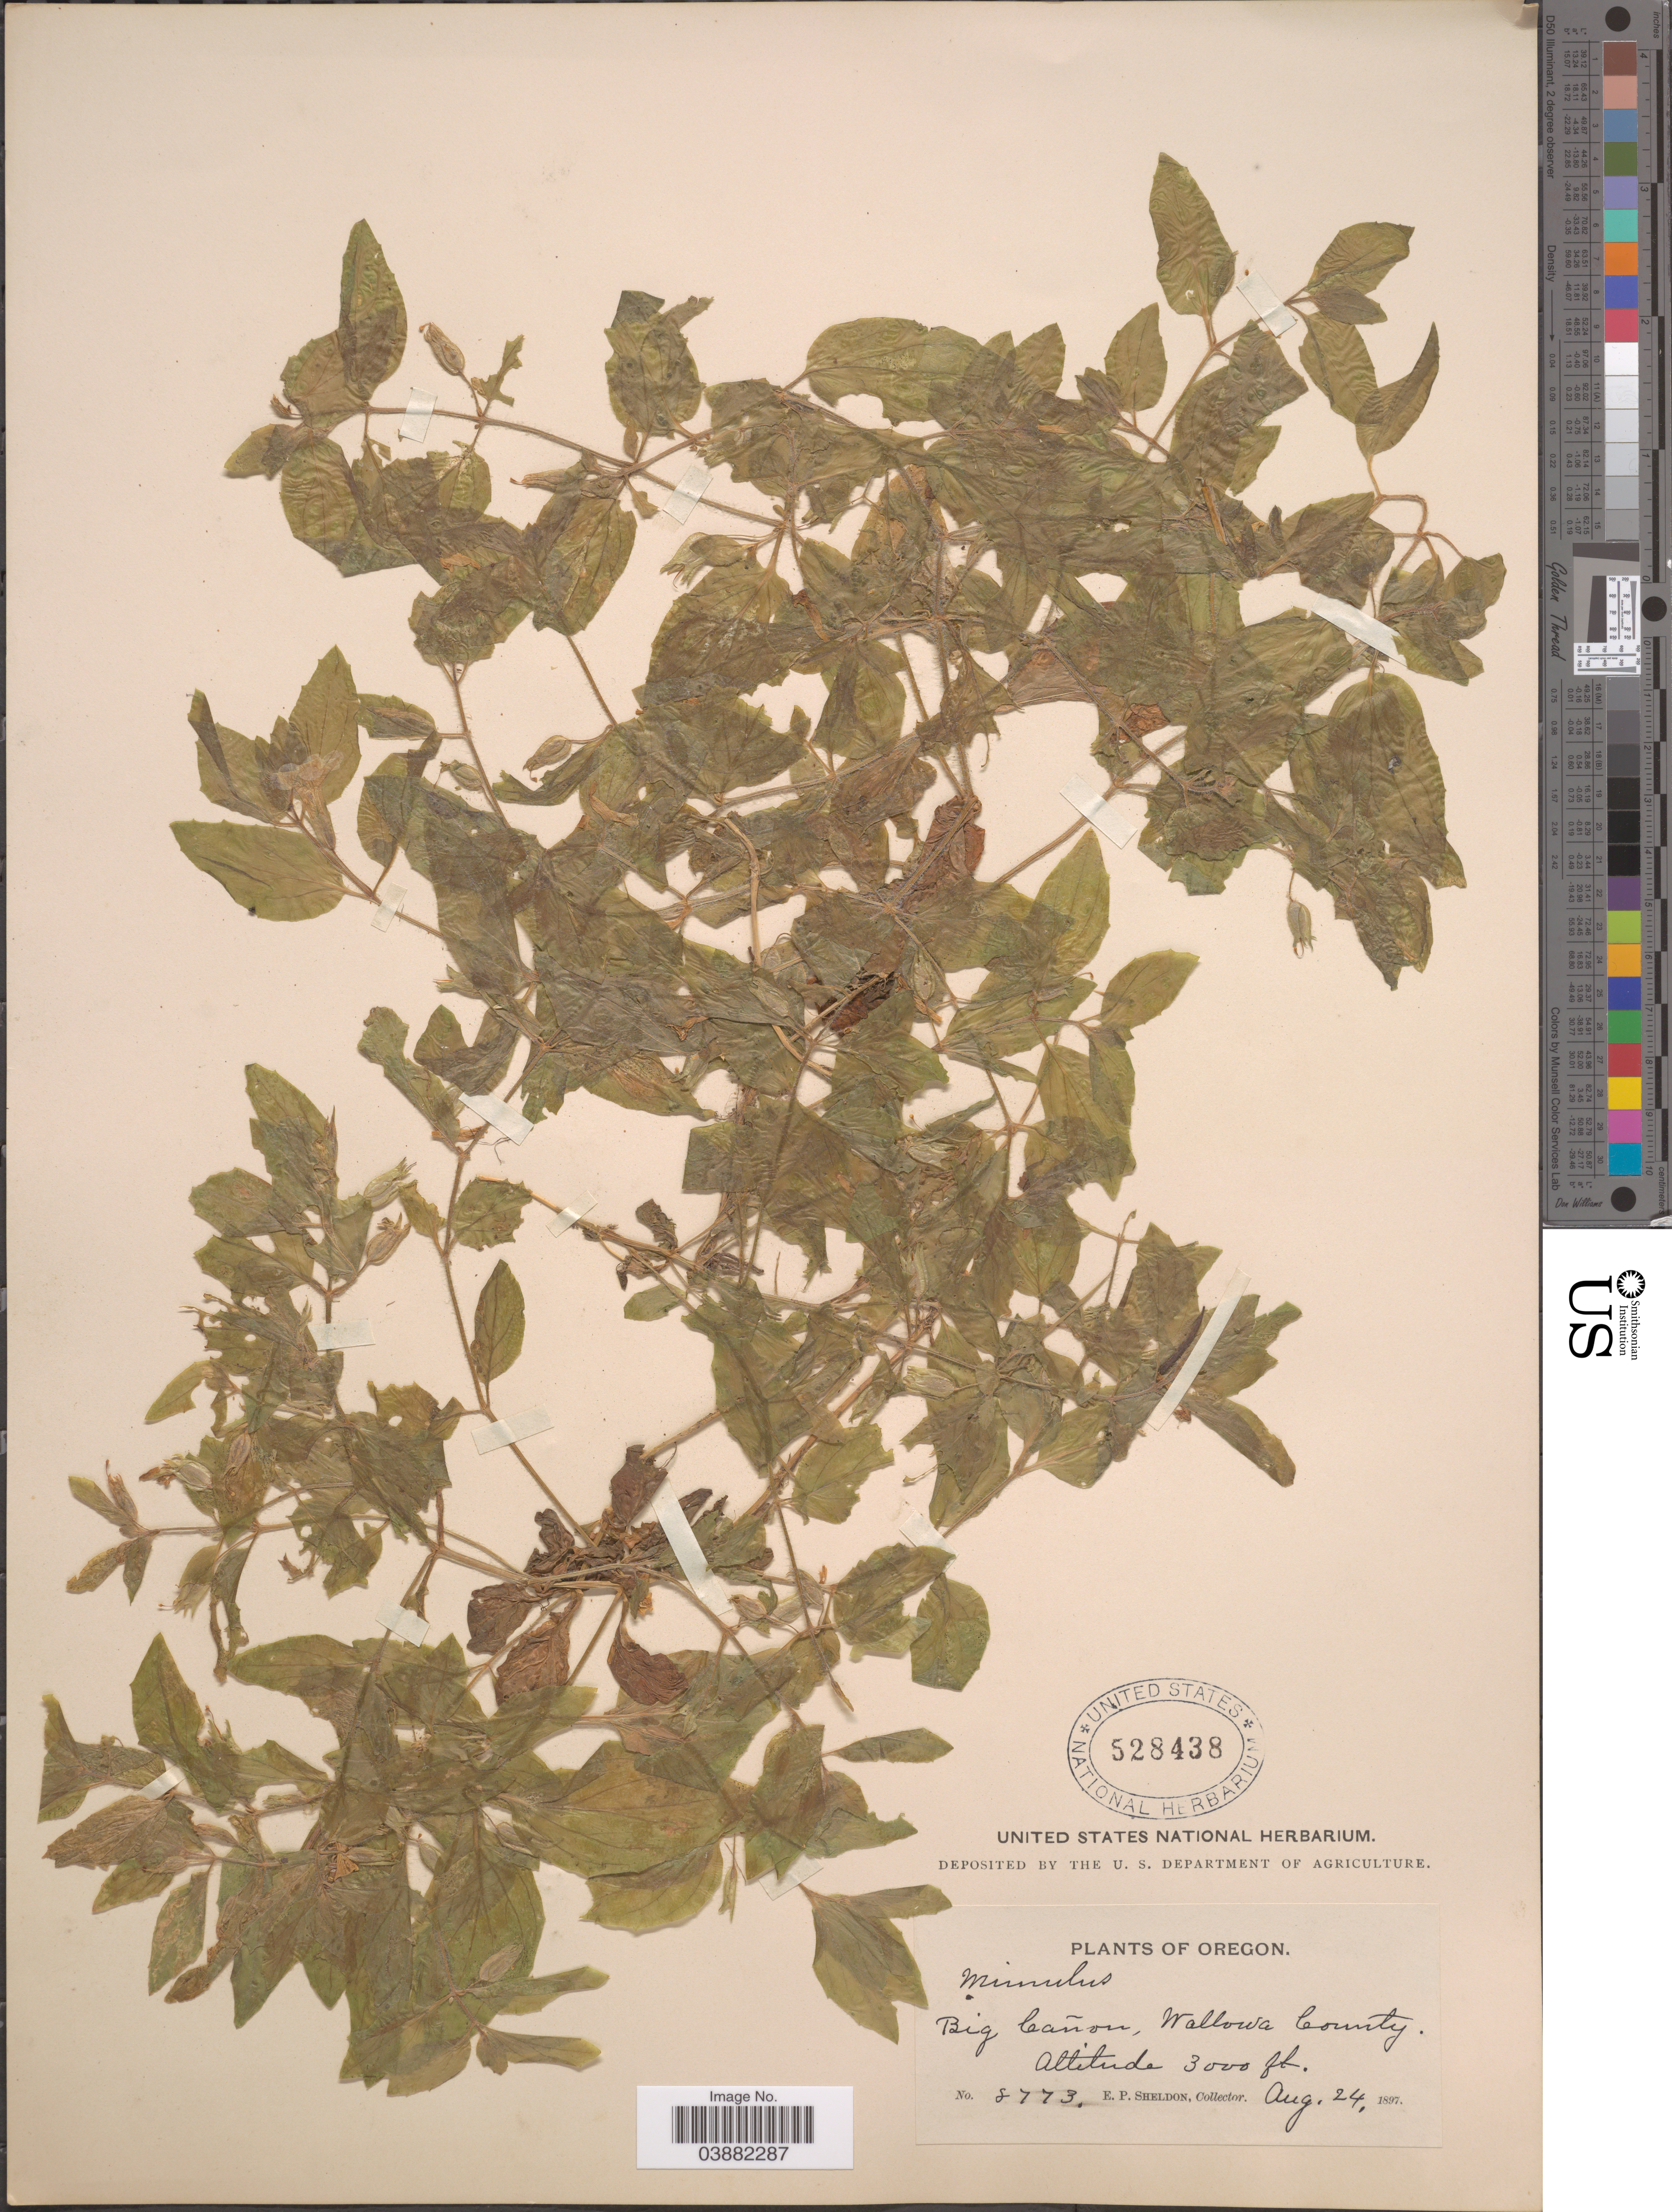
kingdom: Plantae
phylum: Tracheophyta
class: Magnoliopsida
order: Lamiales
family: Phrymaceae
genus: Mimulus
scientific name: Mimulus moschatus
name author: Douglas ex Lindl.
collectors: E. P. Sheldon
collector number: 8773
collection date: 1897-08-24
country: United States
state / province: Oregon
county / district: Wallowa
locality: Big Cañon, Wallowa County.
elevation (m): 914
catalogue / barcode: US 528438